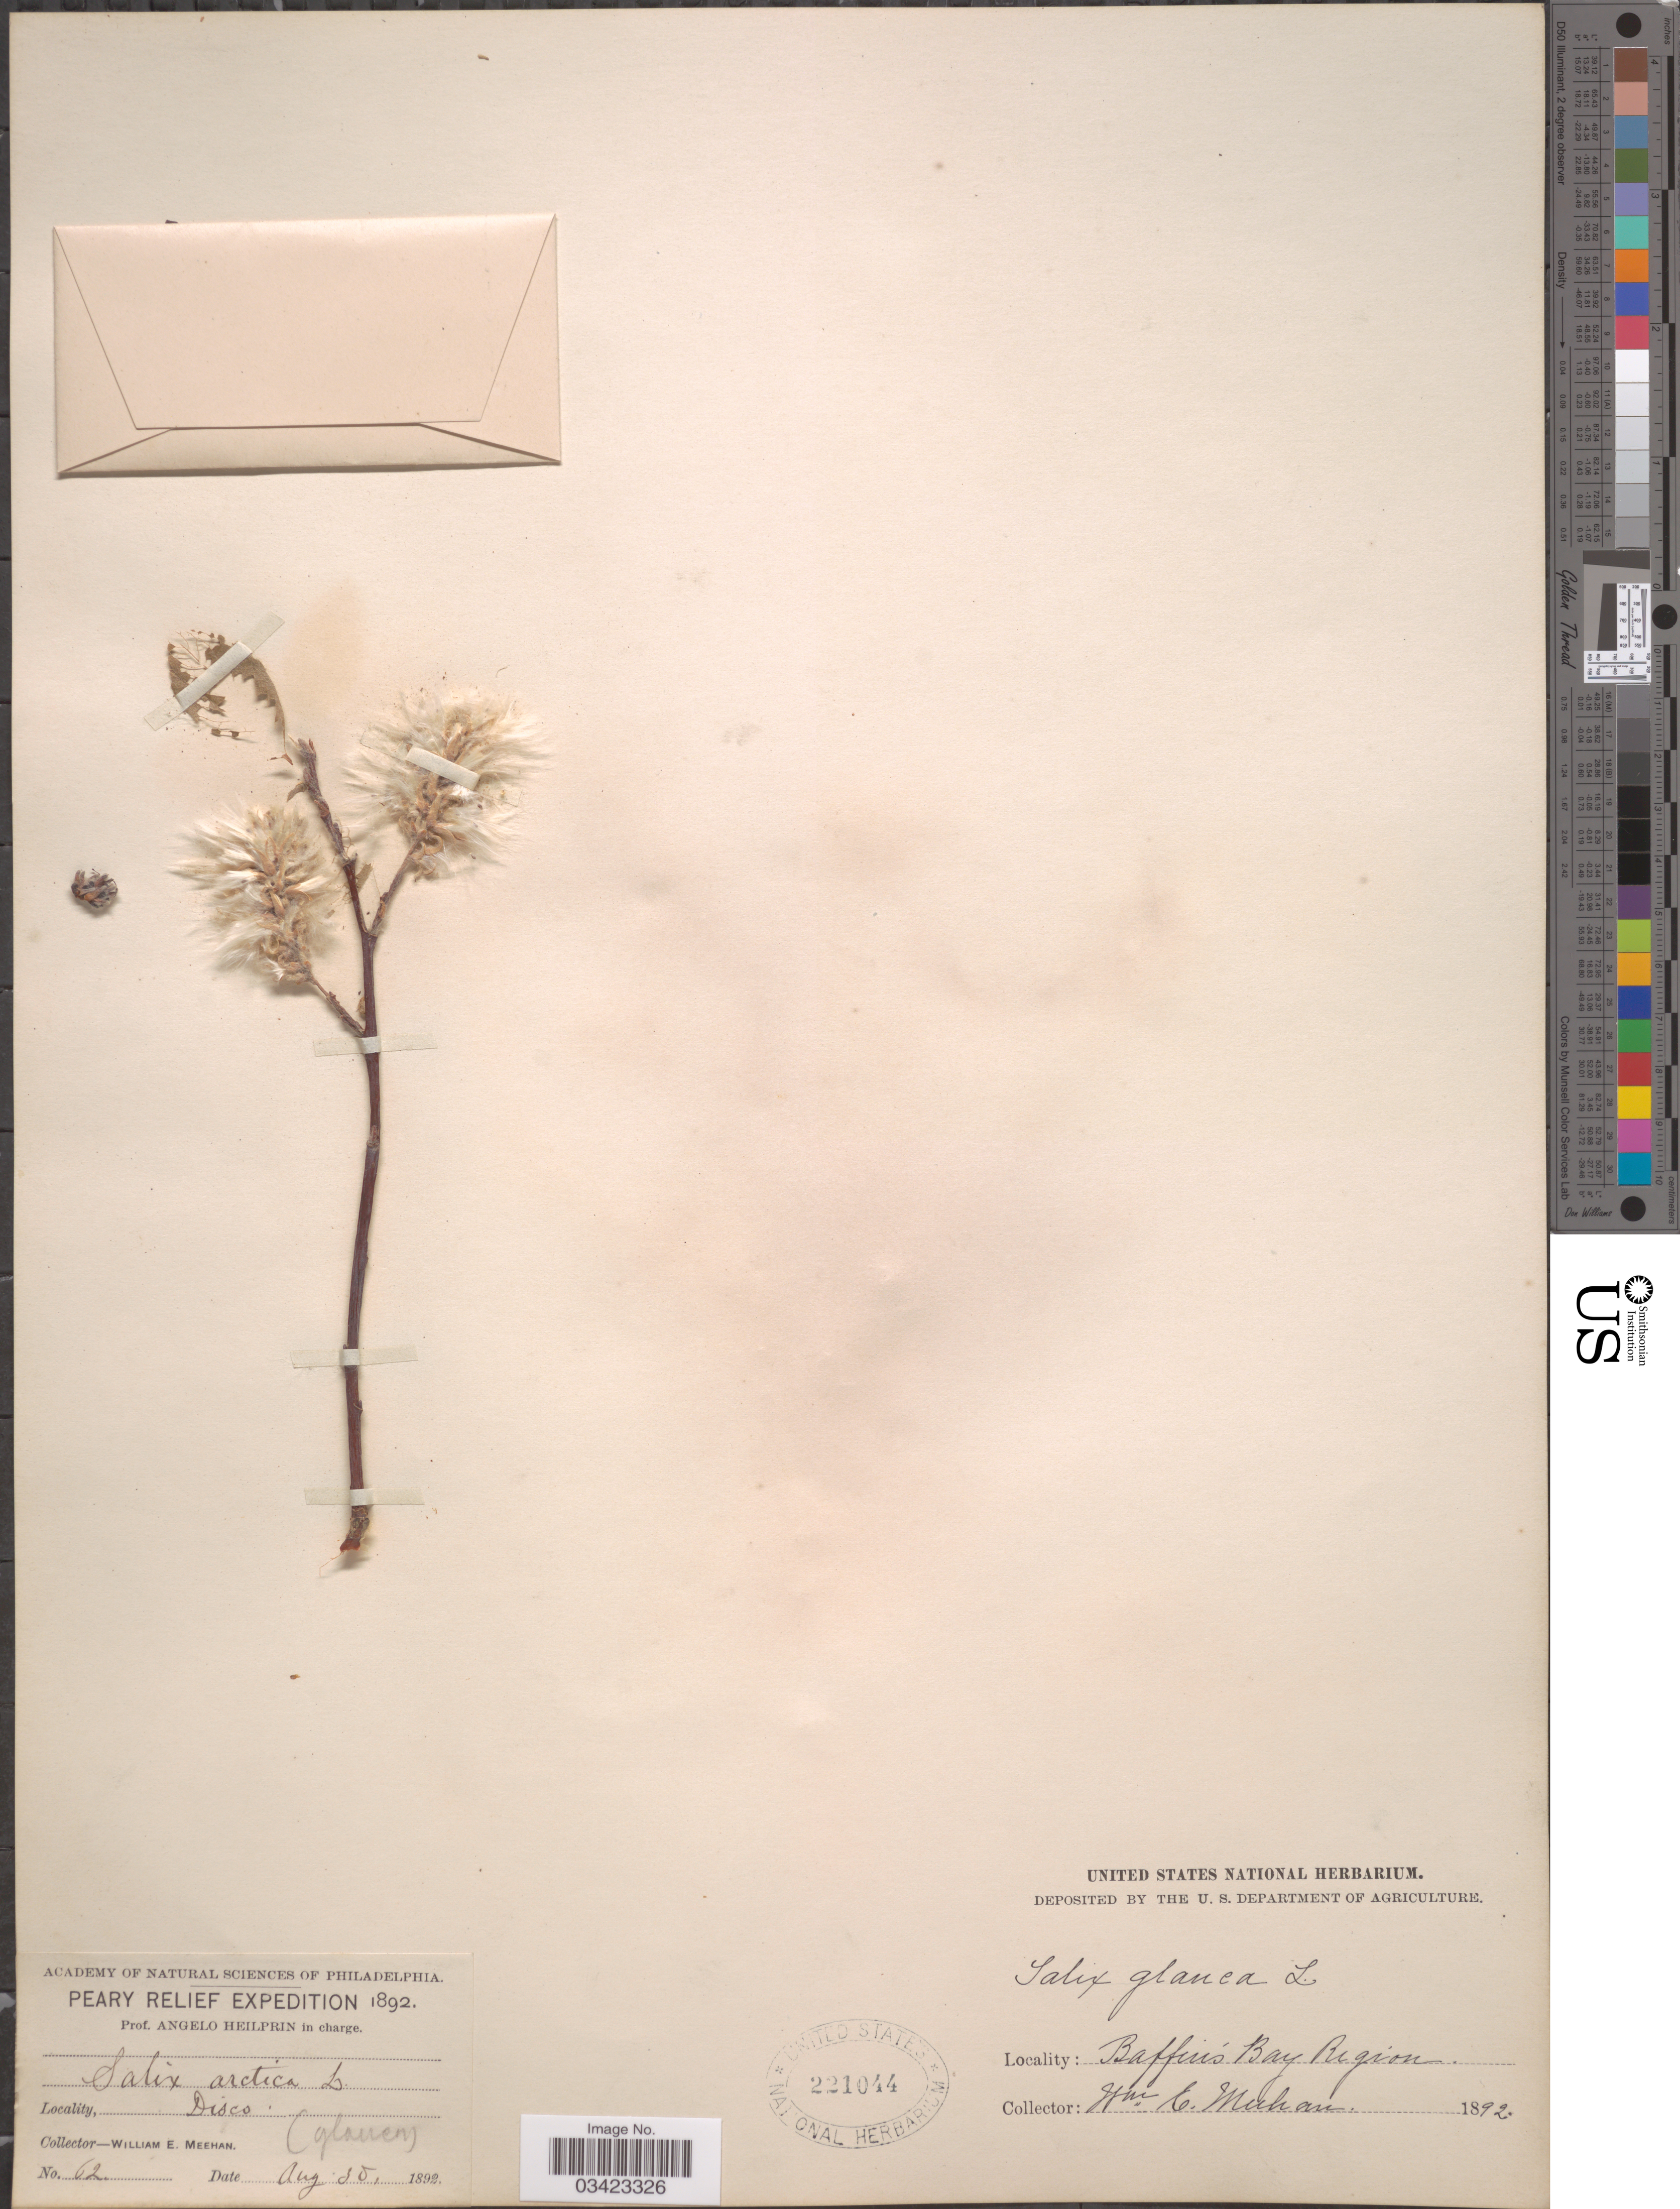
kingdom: Plantae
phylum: Tracheophyta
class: Magnoliopsida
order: Malpighiales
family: Salicaceae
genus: Salix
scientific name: Salix arctica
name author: Pall.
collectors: W. Meehan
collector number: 62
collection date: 1892-08-25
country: Greenland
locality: Peary Relief. Disco. Baffin's Bay Region.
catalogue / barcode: US 221044